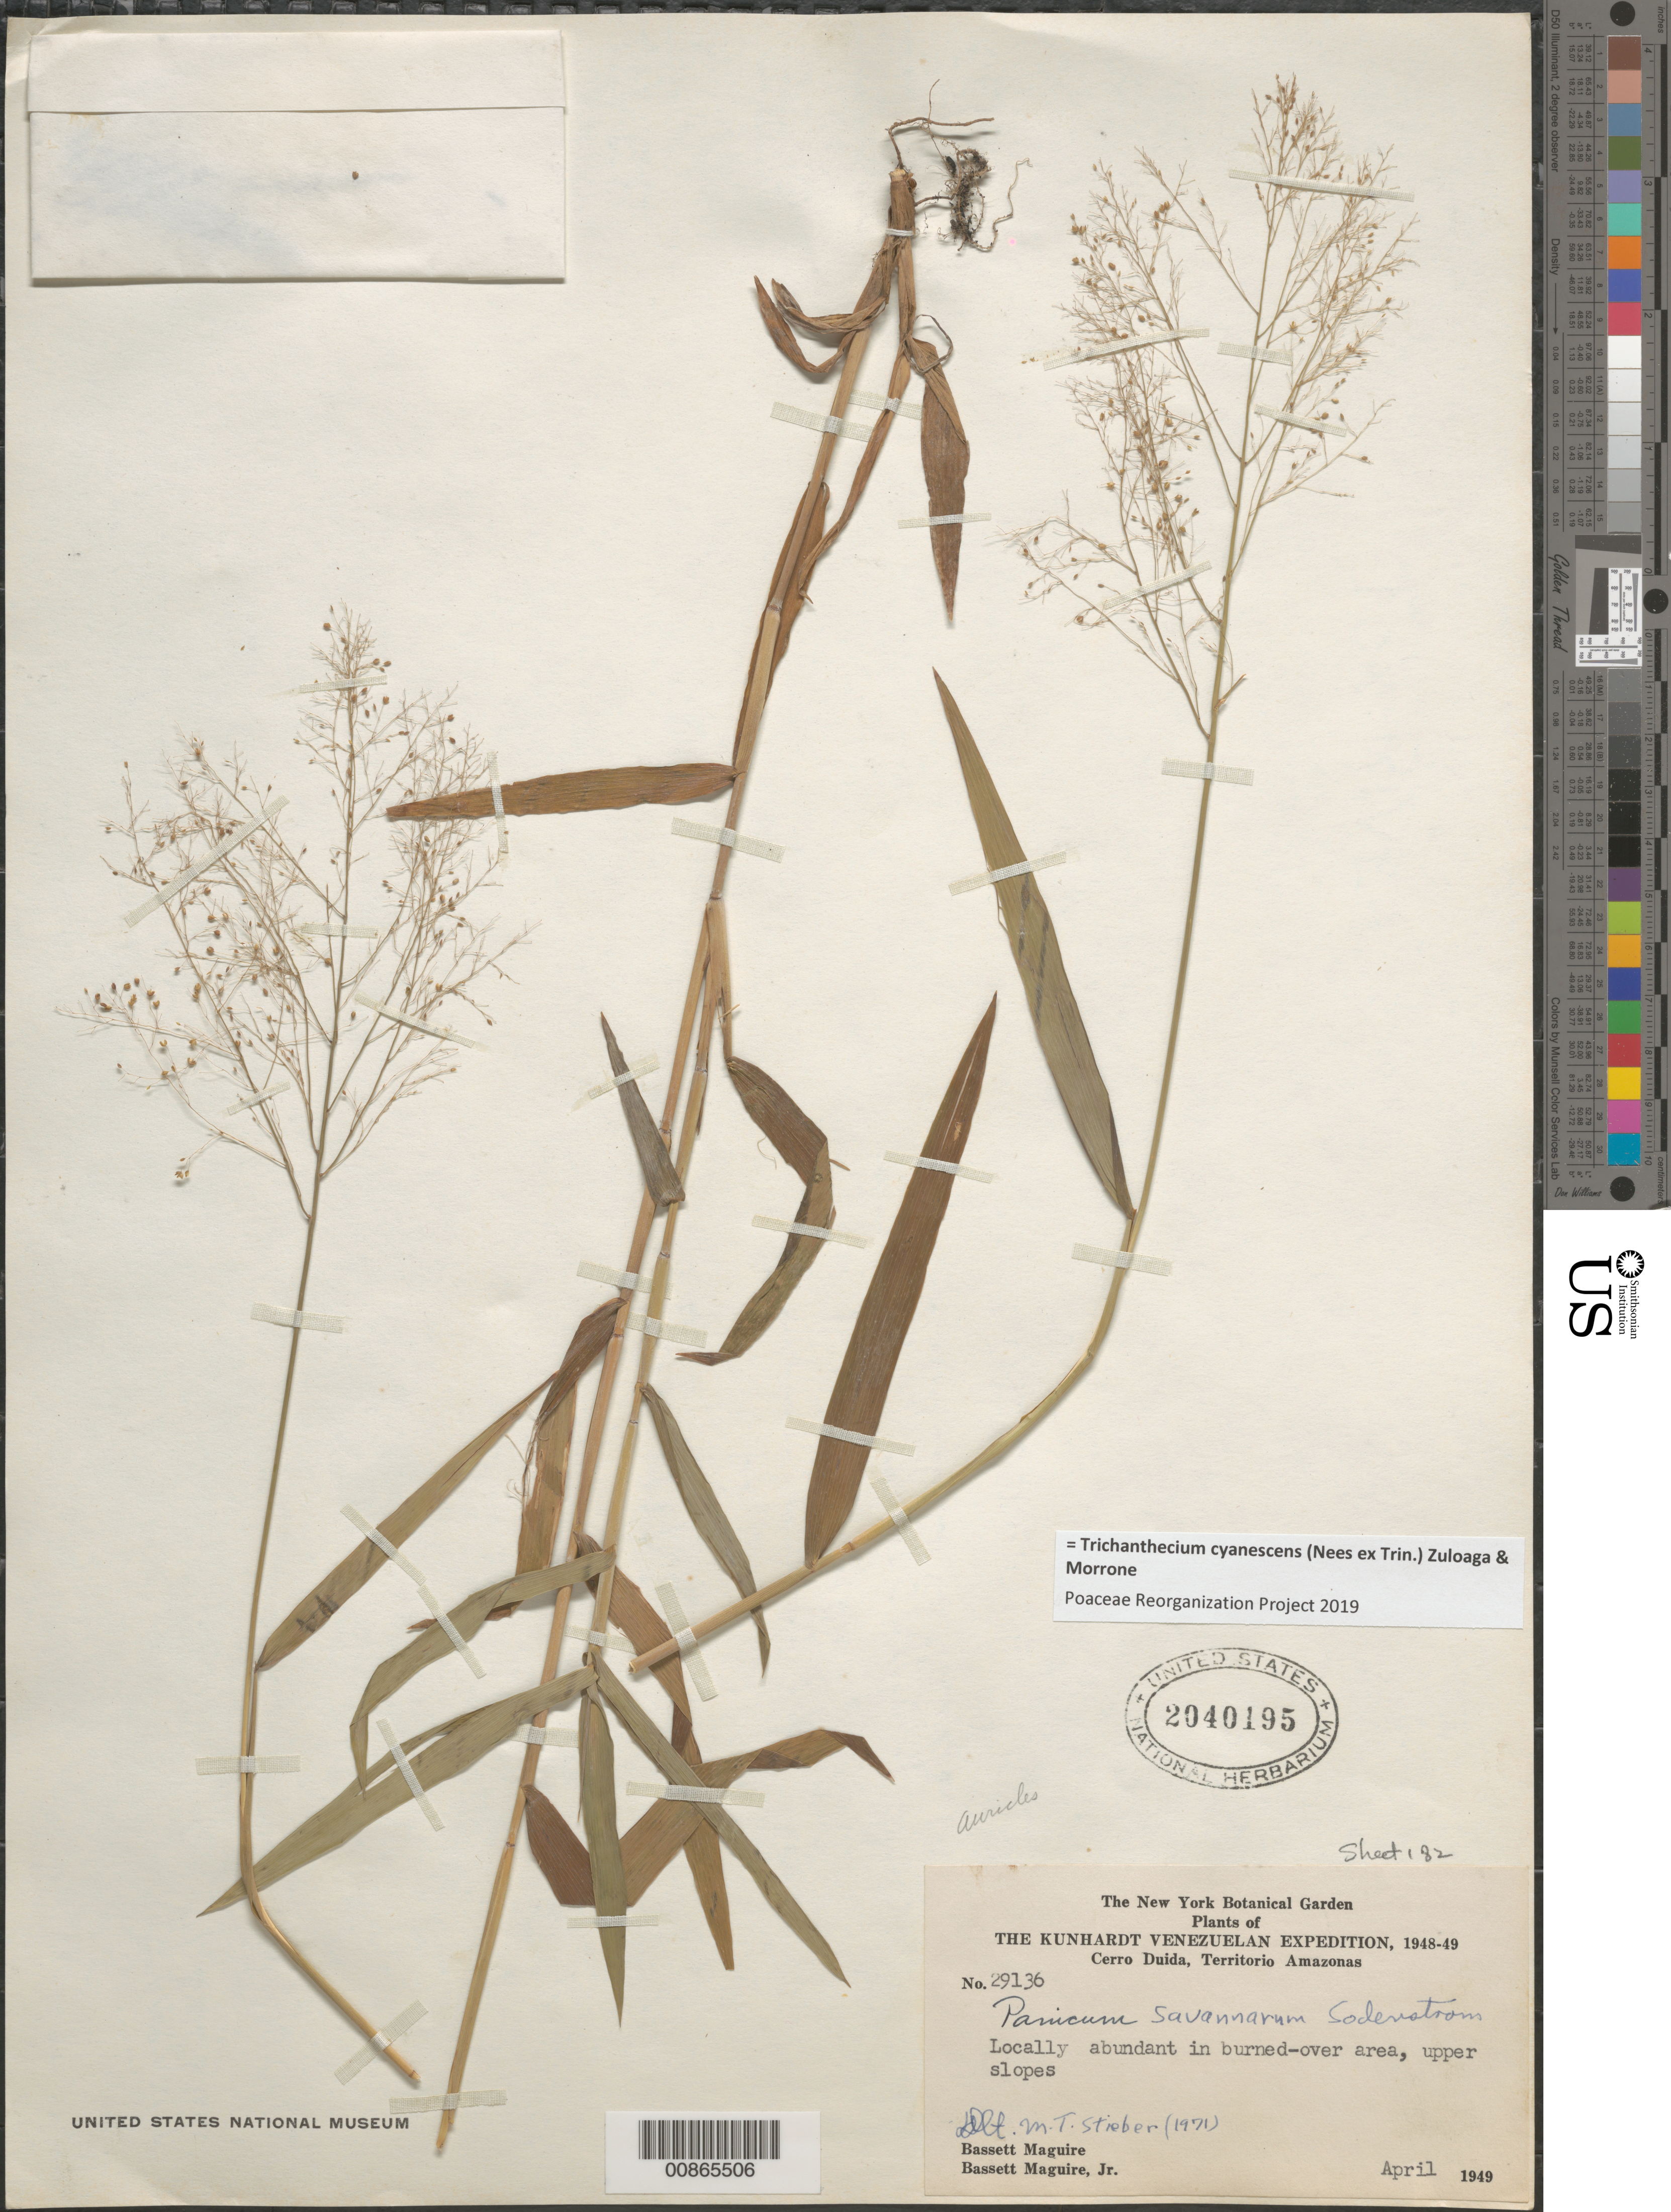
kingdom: Plantae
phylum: Tracheophyta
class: Liliopsida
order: Poales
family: Poaceae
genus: Panicum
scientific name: Panicum cyanescens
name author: Nees ex Trin.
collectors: B. Maguire & B. Maguire Jr.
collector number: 29136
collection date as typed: Apr-49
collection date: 1949-04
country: Venezuela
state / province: Amazonas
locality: Cerro Duida, upper slopes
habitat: Burned-over area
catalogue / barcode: US 2040195